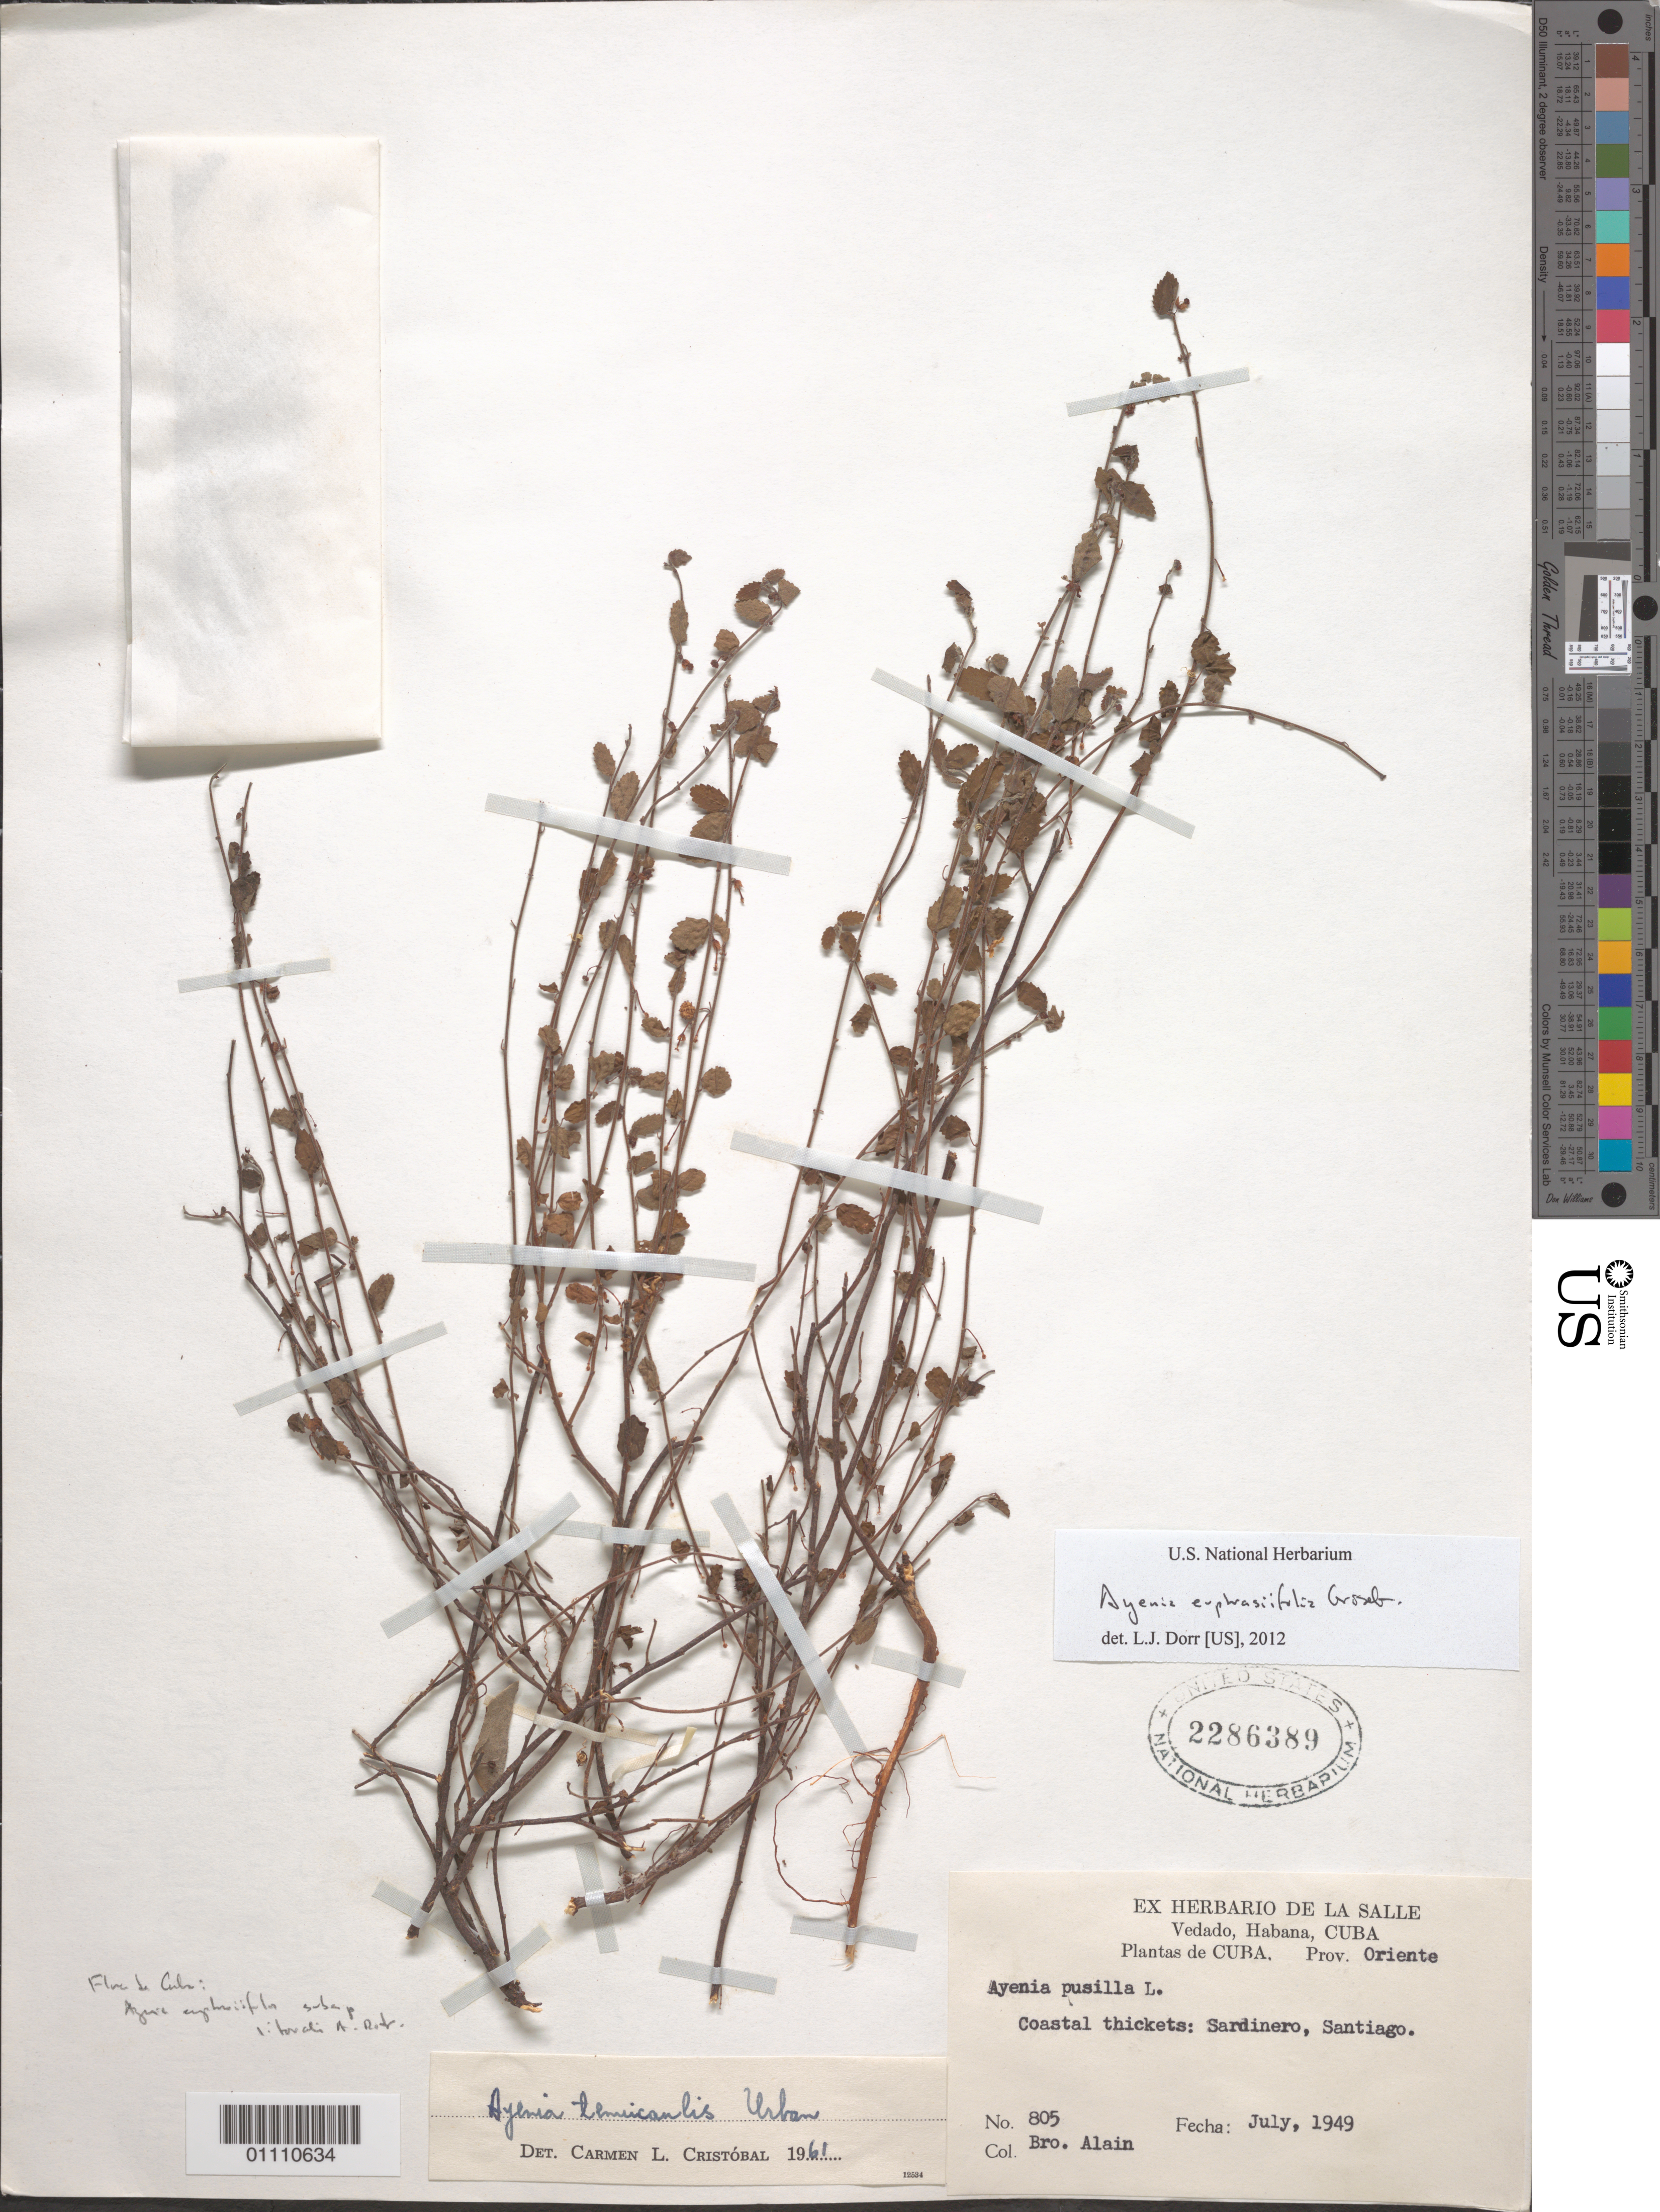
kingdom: Plantae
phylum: Tracheophyta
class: Magnoliopsida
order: Malvales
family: Malvaceae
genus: Ayenia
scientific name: Ayenia euphrasiifolia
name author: Griseb.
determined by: Dorr, L. J., (BOT), Smithsonian Institution - National Museum of Natural History (UNITED STATES)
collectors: A. H. Liogier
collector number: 805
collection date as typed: Jul 1949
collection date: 1949-07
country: Cuba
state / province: Santiago de Cuba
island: Cuba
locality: Sardinero, Santiago, Prov Oriente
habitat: Coastal thickets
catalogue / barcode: US 2286389